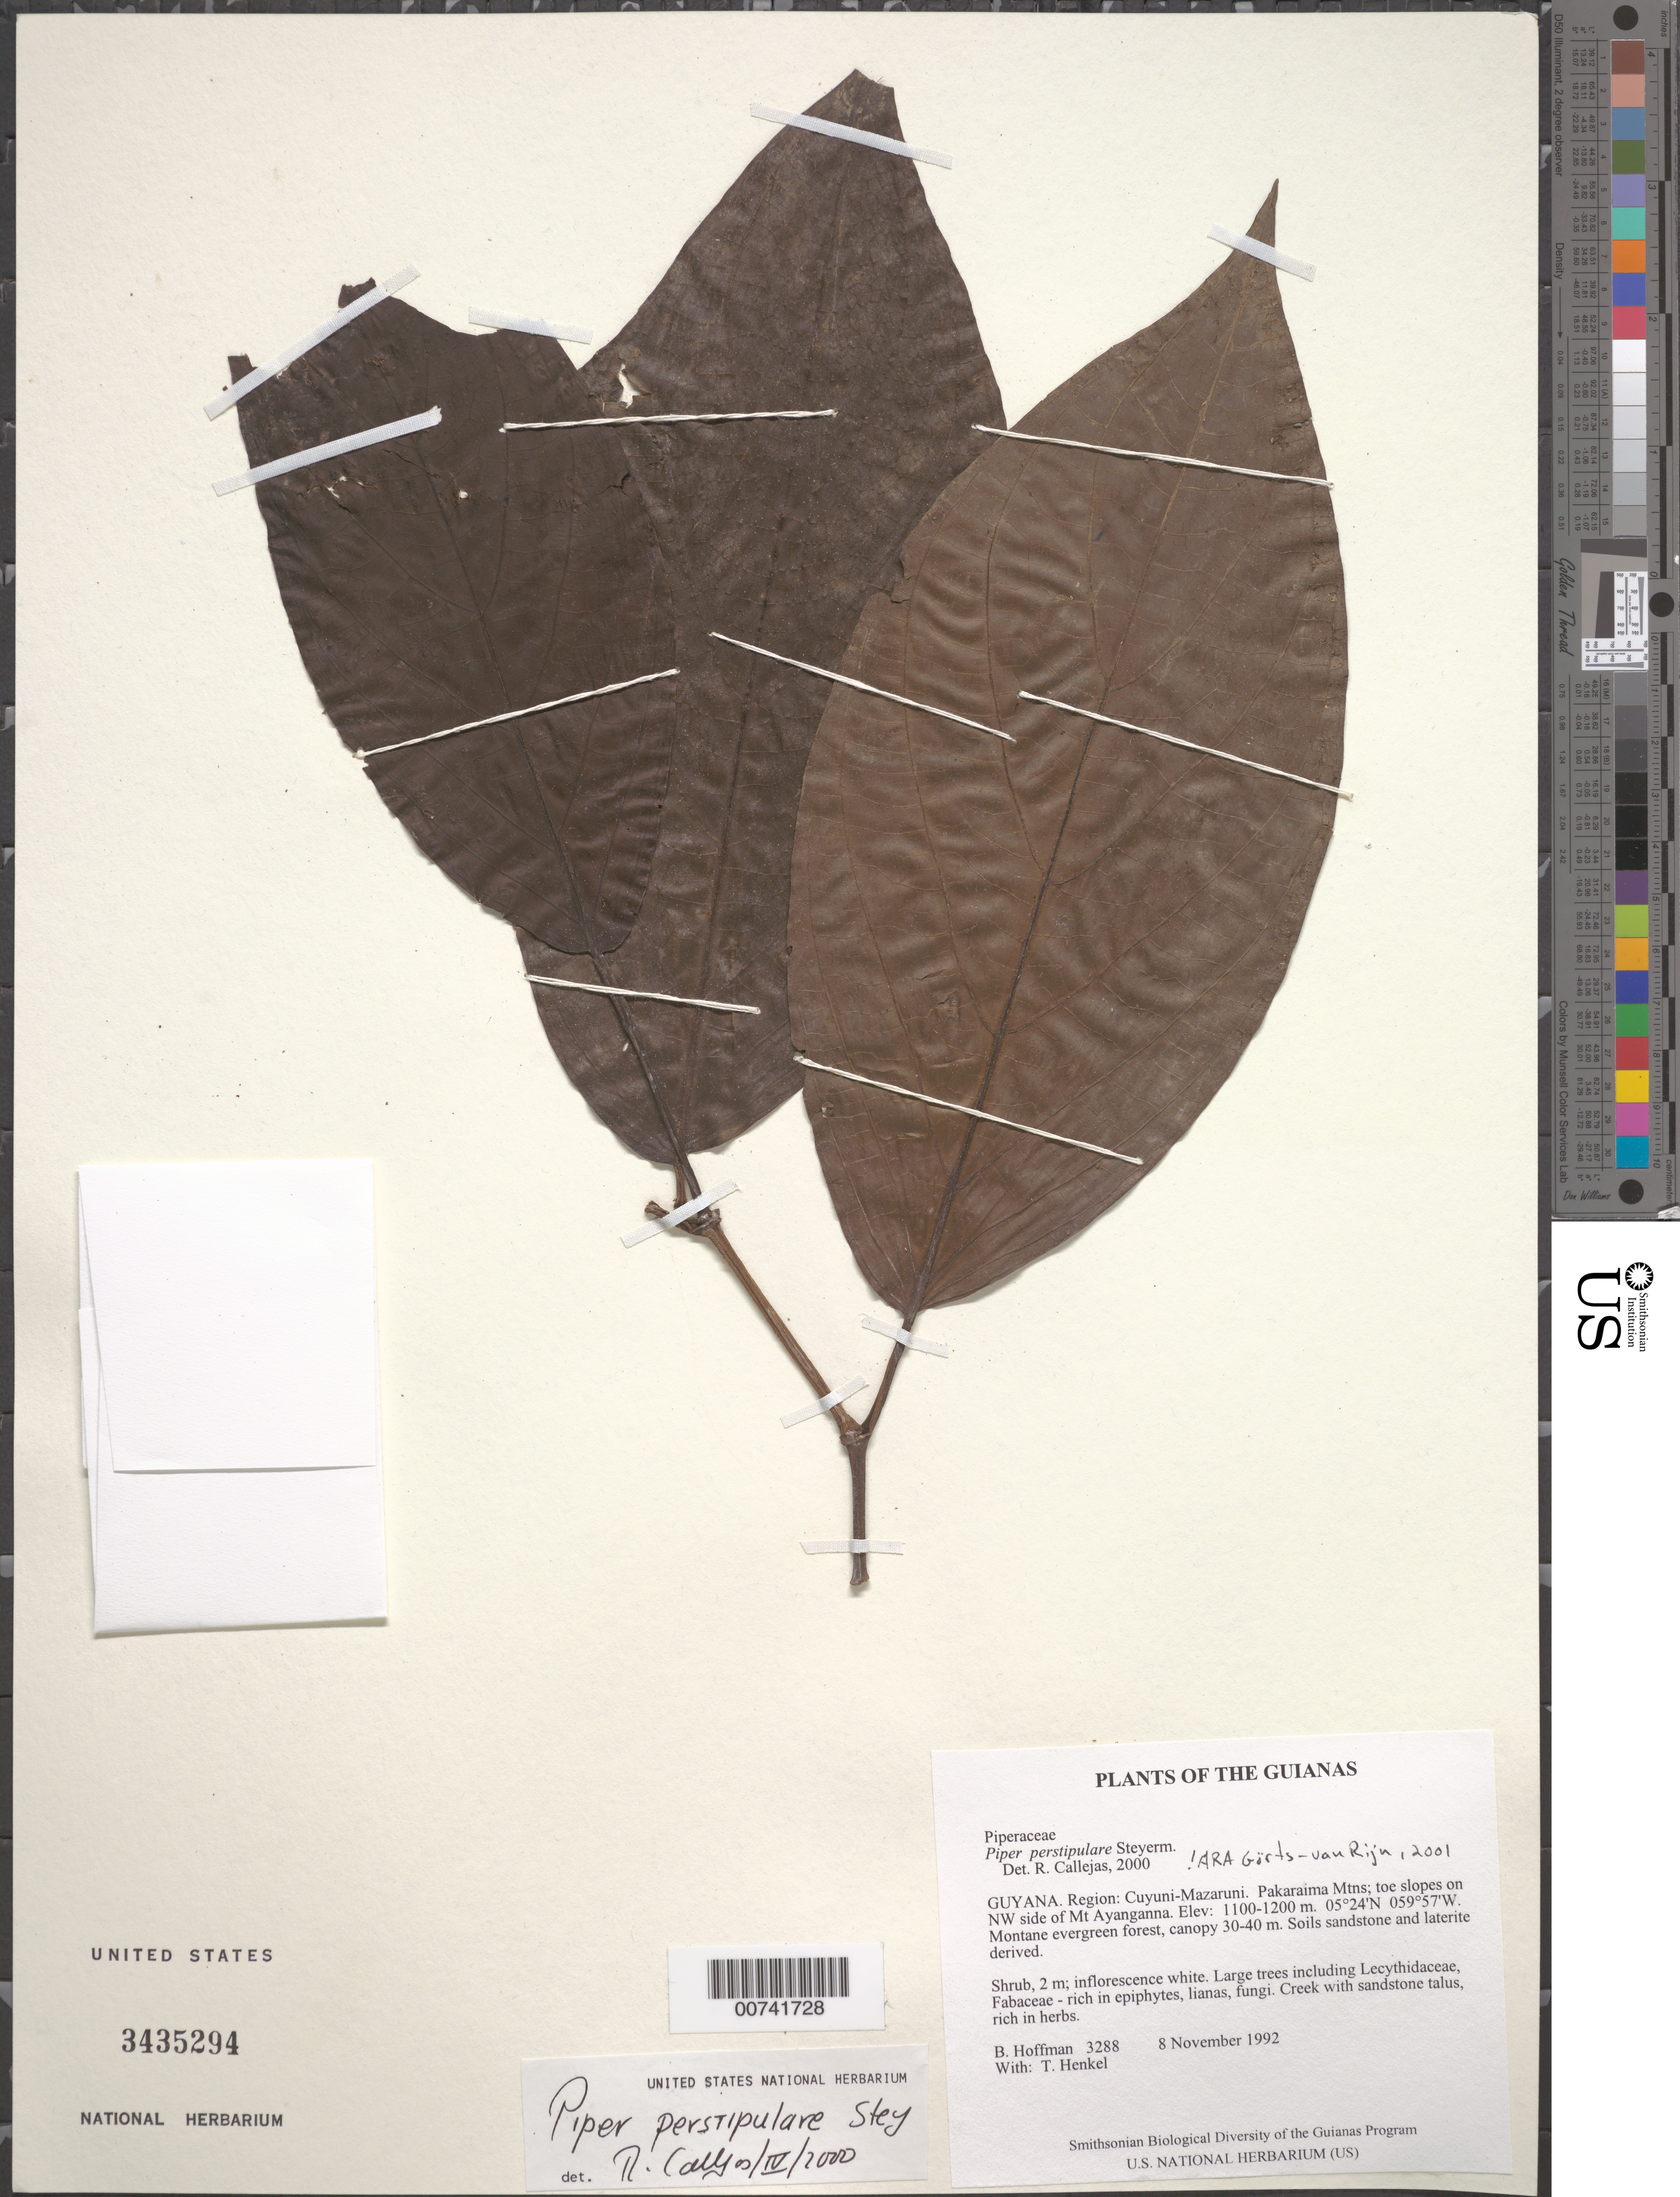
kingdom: Plantae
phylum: Tracheophyta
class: Magnoliopsida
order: Piperales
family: Piperaceae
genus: Piper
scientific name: Piper perstipulare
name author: Steyerm.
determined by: Görts-van Rijn, A. R. A.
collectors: B. Hoffman & T. Henkel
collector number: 3288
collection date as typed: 8 November 1992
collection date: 1992-11-08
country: Guyana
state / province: Cuyuni-Mazaruni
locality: Pakaraima Mountains; toe slopes on NW side of Mt. Ayanganna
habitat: Montane evergreen forest, canopy 30-40 m. Soils sandstone and laterite derived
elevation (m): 1100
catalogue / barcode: US 3435294